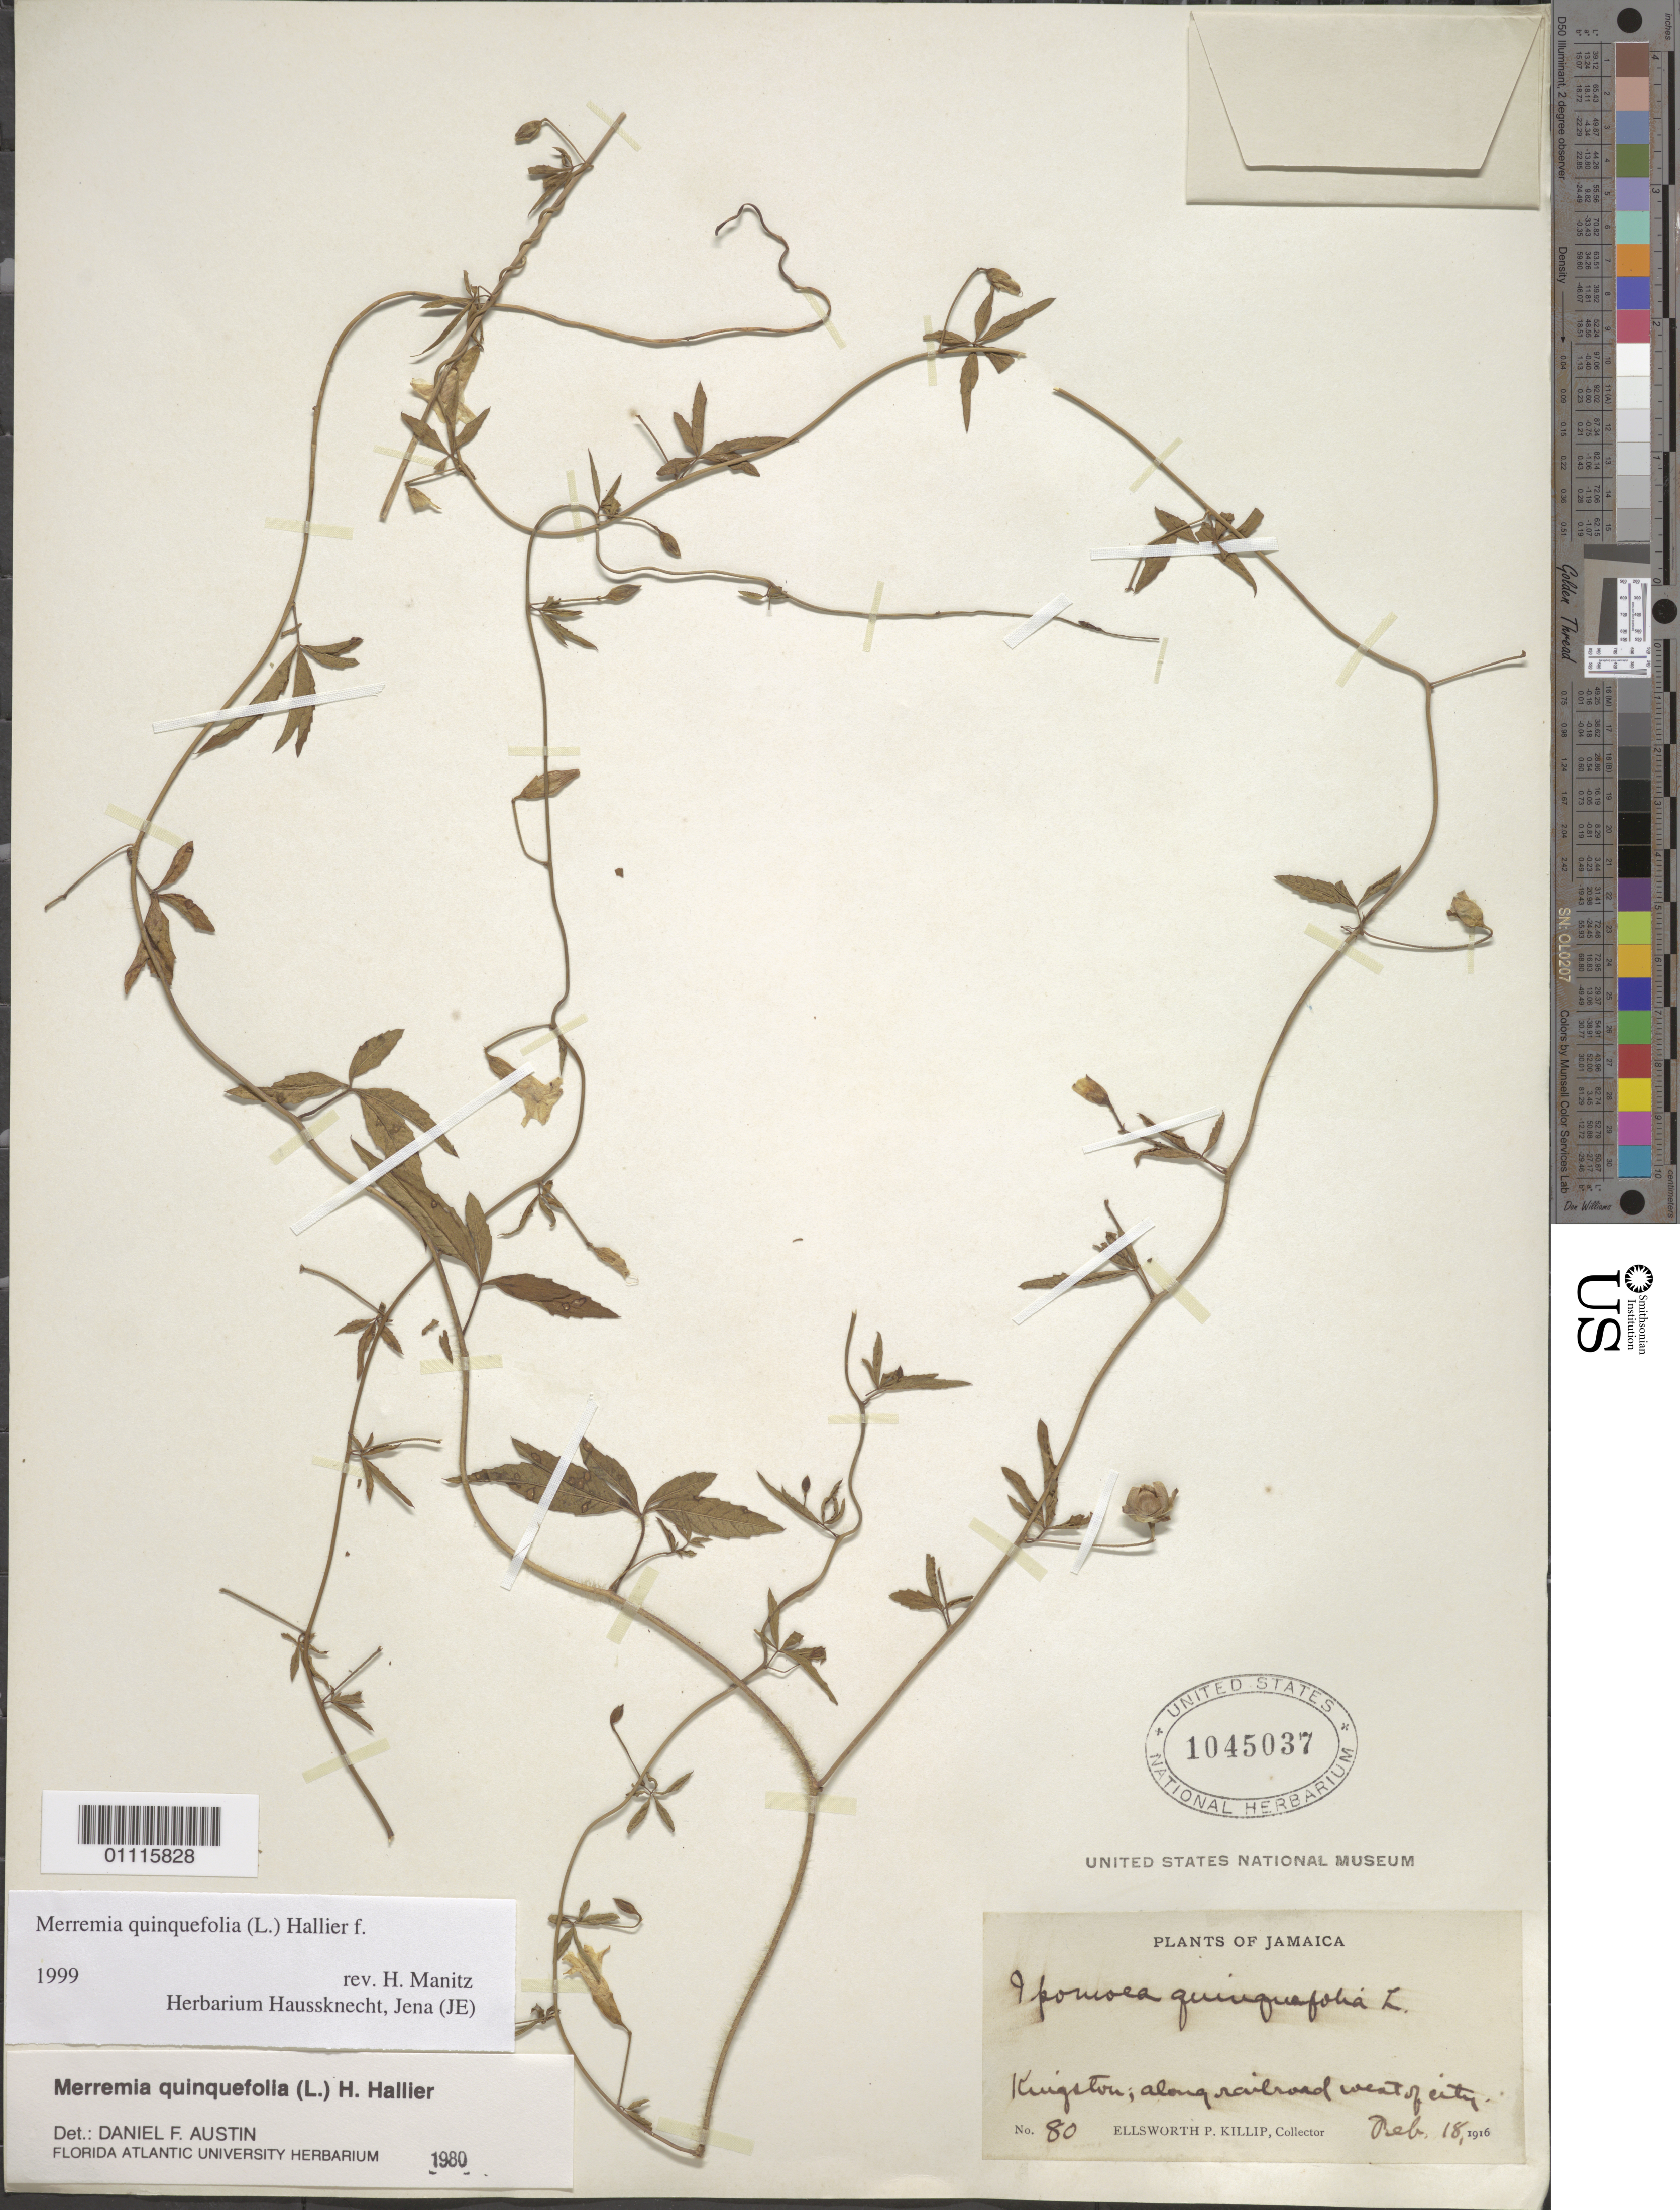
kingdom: Plantae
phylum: Tracheophyta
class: Magnoliopsida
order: Solanales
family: Convolvulaceae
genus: Distimake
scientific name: Distimake quinquefolius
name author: (L.) A. R. Simões & Staples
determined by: Strong, Mark T., (BOT), Smithsonian Institution - National Museum of Natural History (UNITED STATES)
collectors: E. P. Killip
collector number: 80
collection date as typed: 18 Feb 1916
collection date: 1916-02-18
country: Jamaica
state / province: Kingston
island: Jamaica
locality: Along railroad W of city.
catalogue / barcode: US 1045037